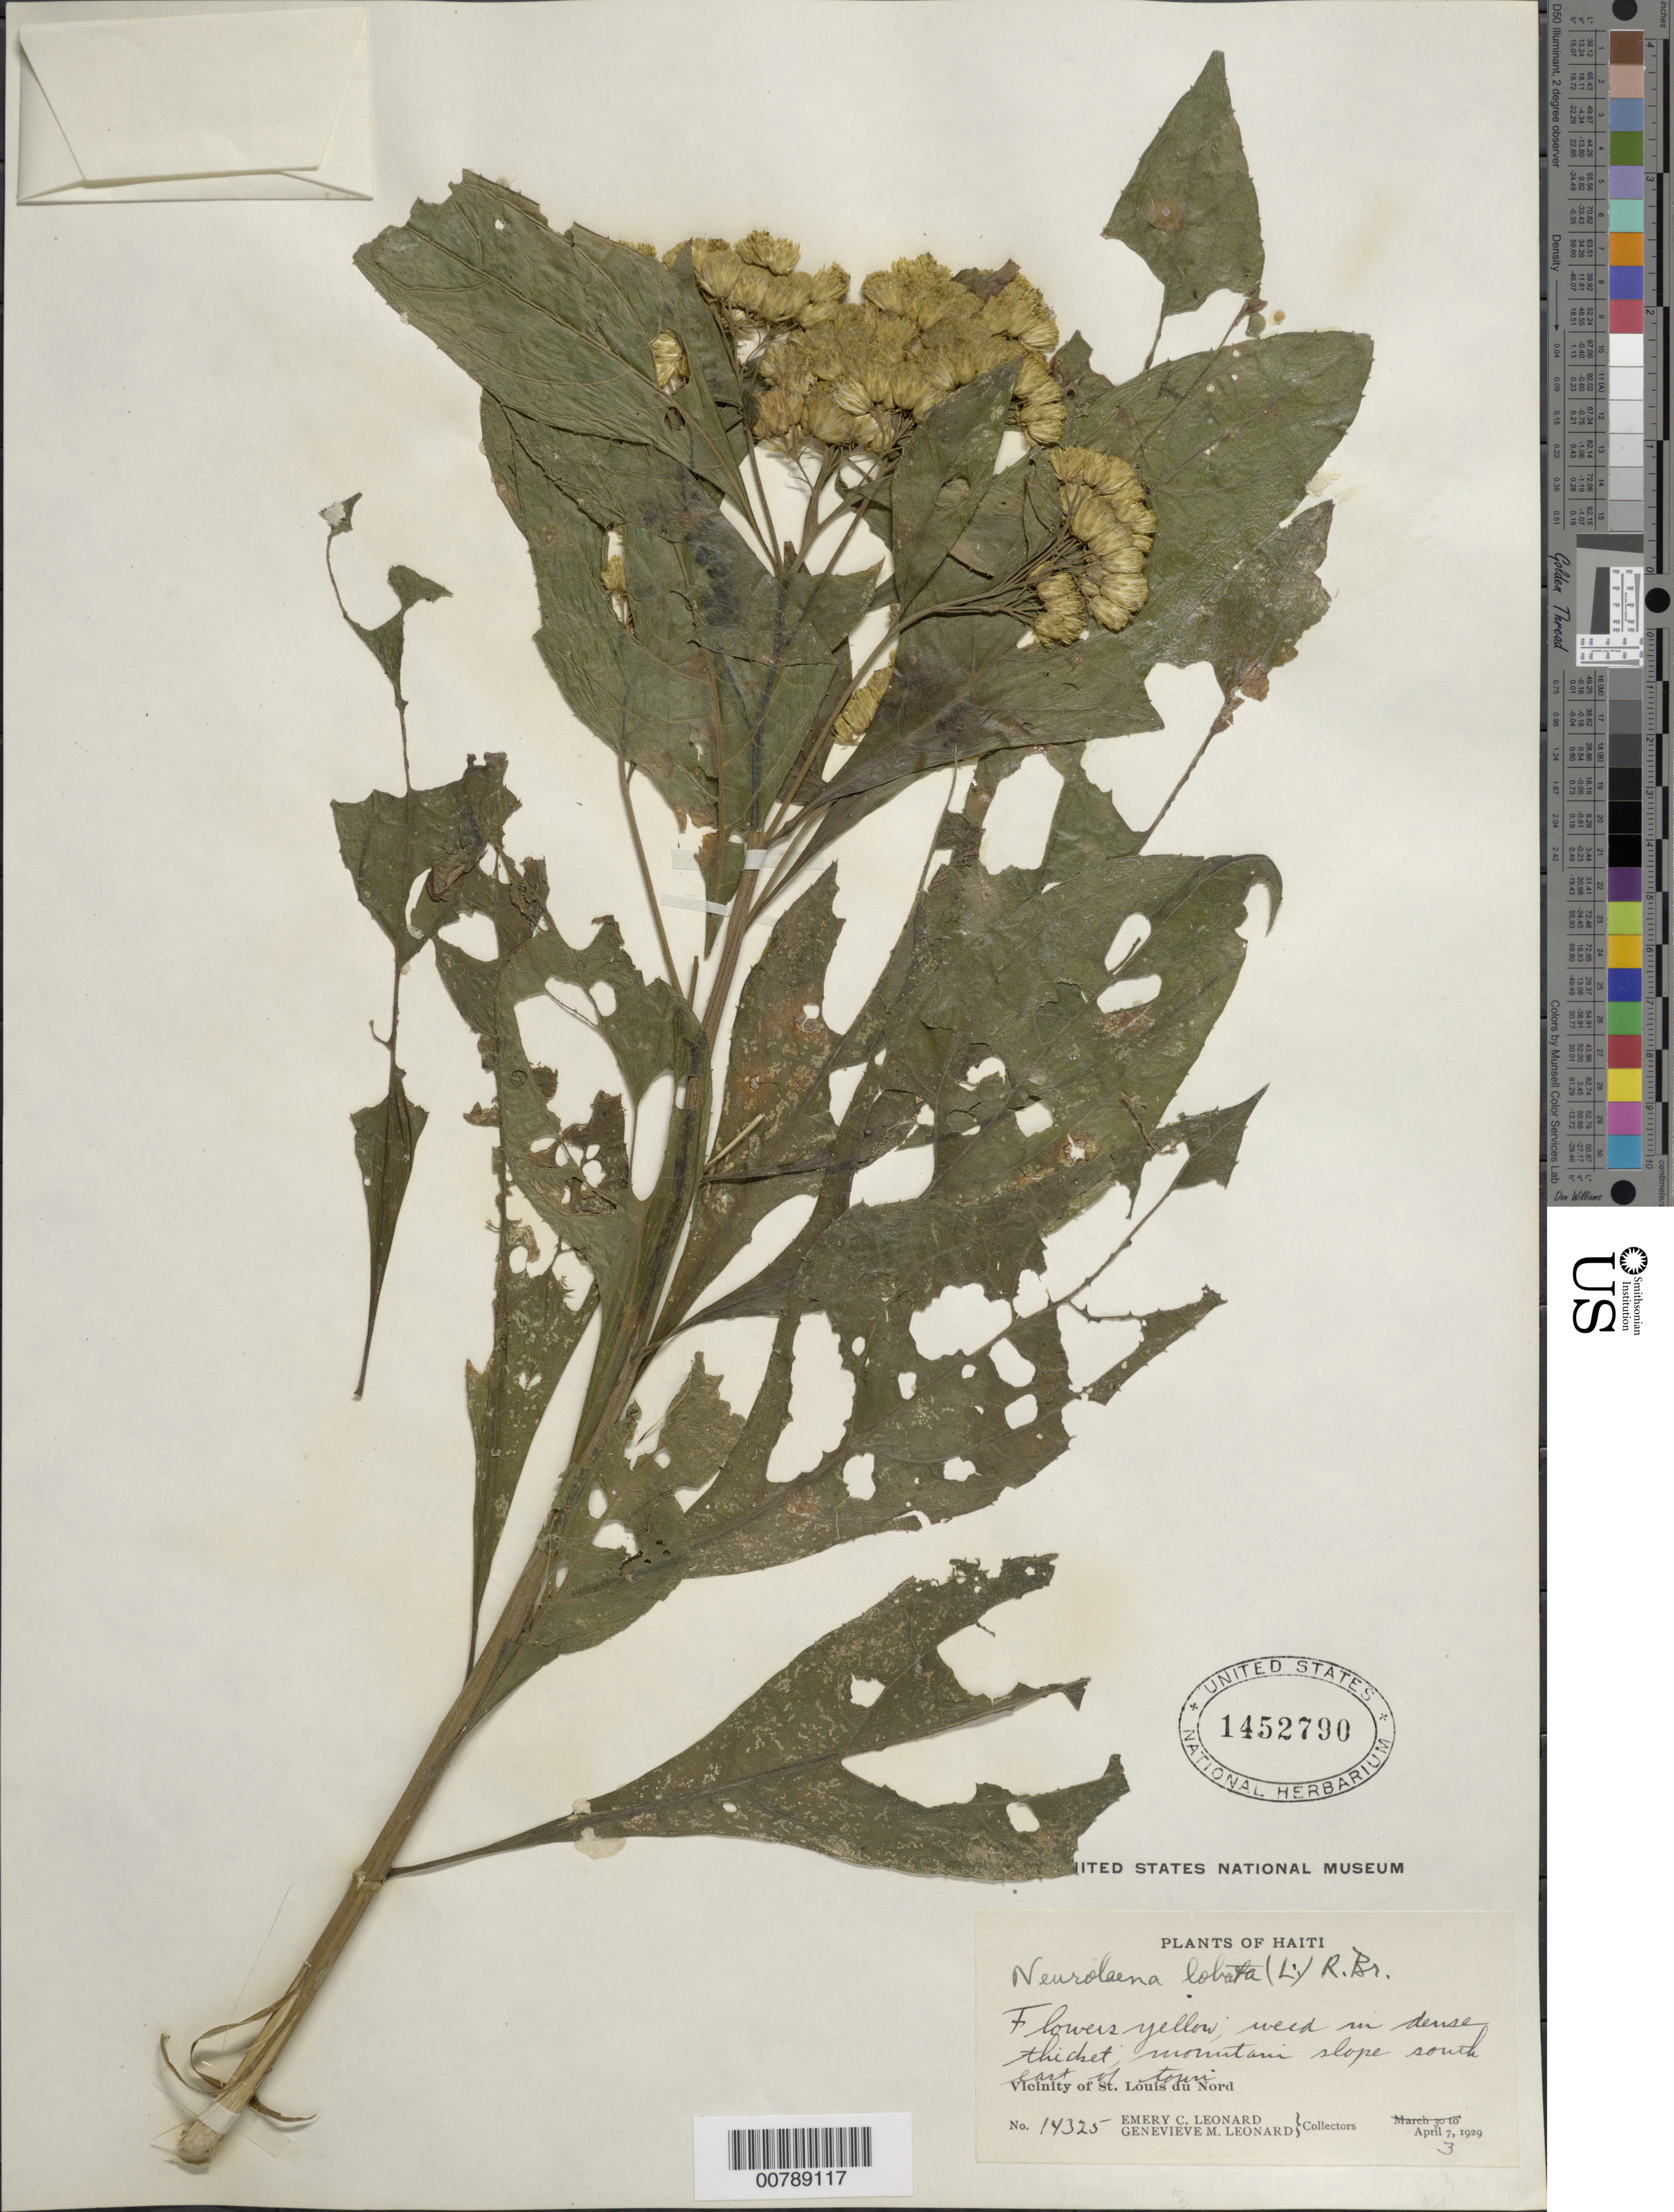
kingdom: Plantae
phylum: Tracheophyta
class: Magnoliopsida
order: Asterales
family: Asteraceae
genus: Neurolaena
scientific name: Neurolaena lobata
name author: (L.) R. Br. ex Cass.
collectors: E. C. Leonard & G. M. Leonard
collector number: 14325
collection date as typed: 03 Apr 1929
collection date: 1929-04-03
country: Haiti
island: Hispaniola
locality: Vicinity of St. Louis du Nord, mountain slopes southeast of town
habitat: Dense thicket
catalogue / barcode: US 1452790